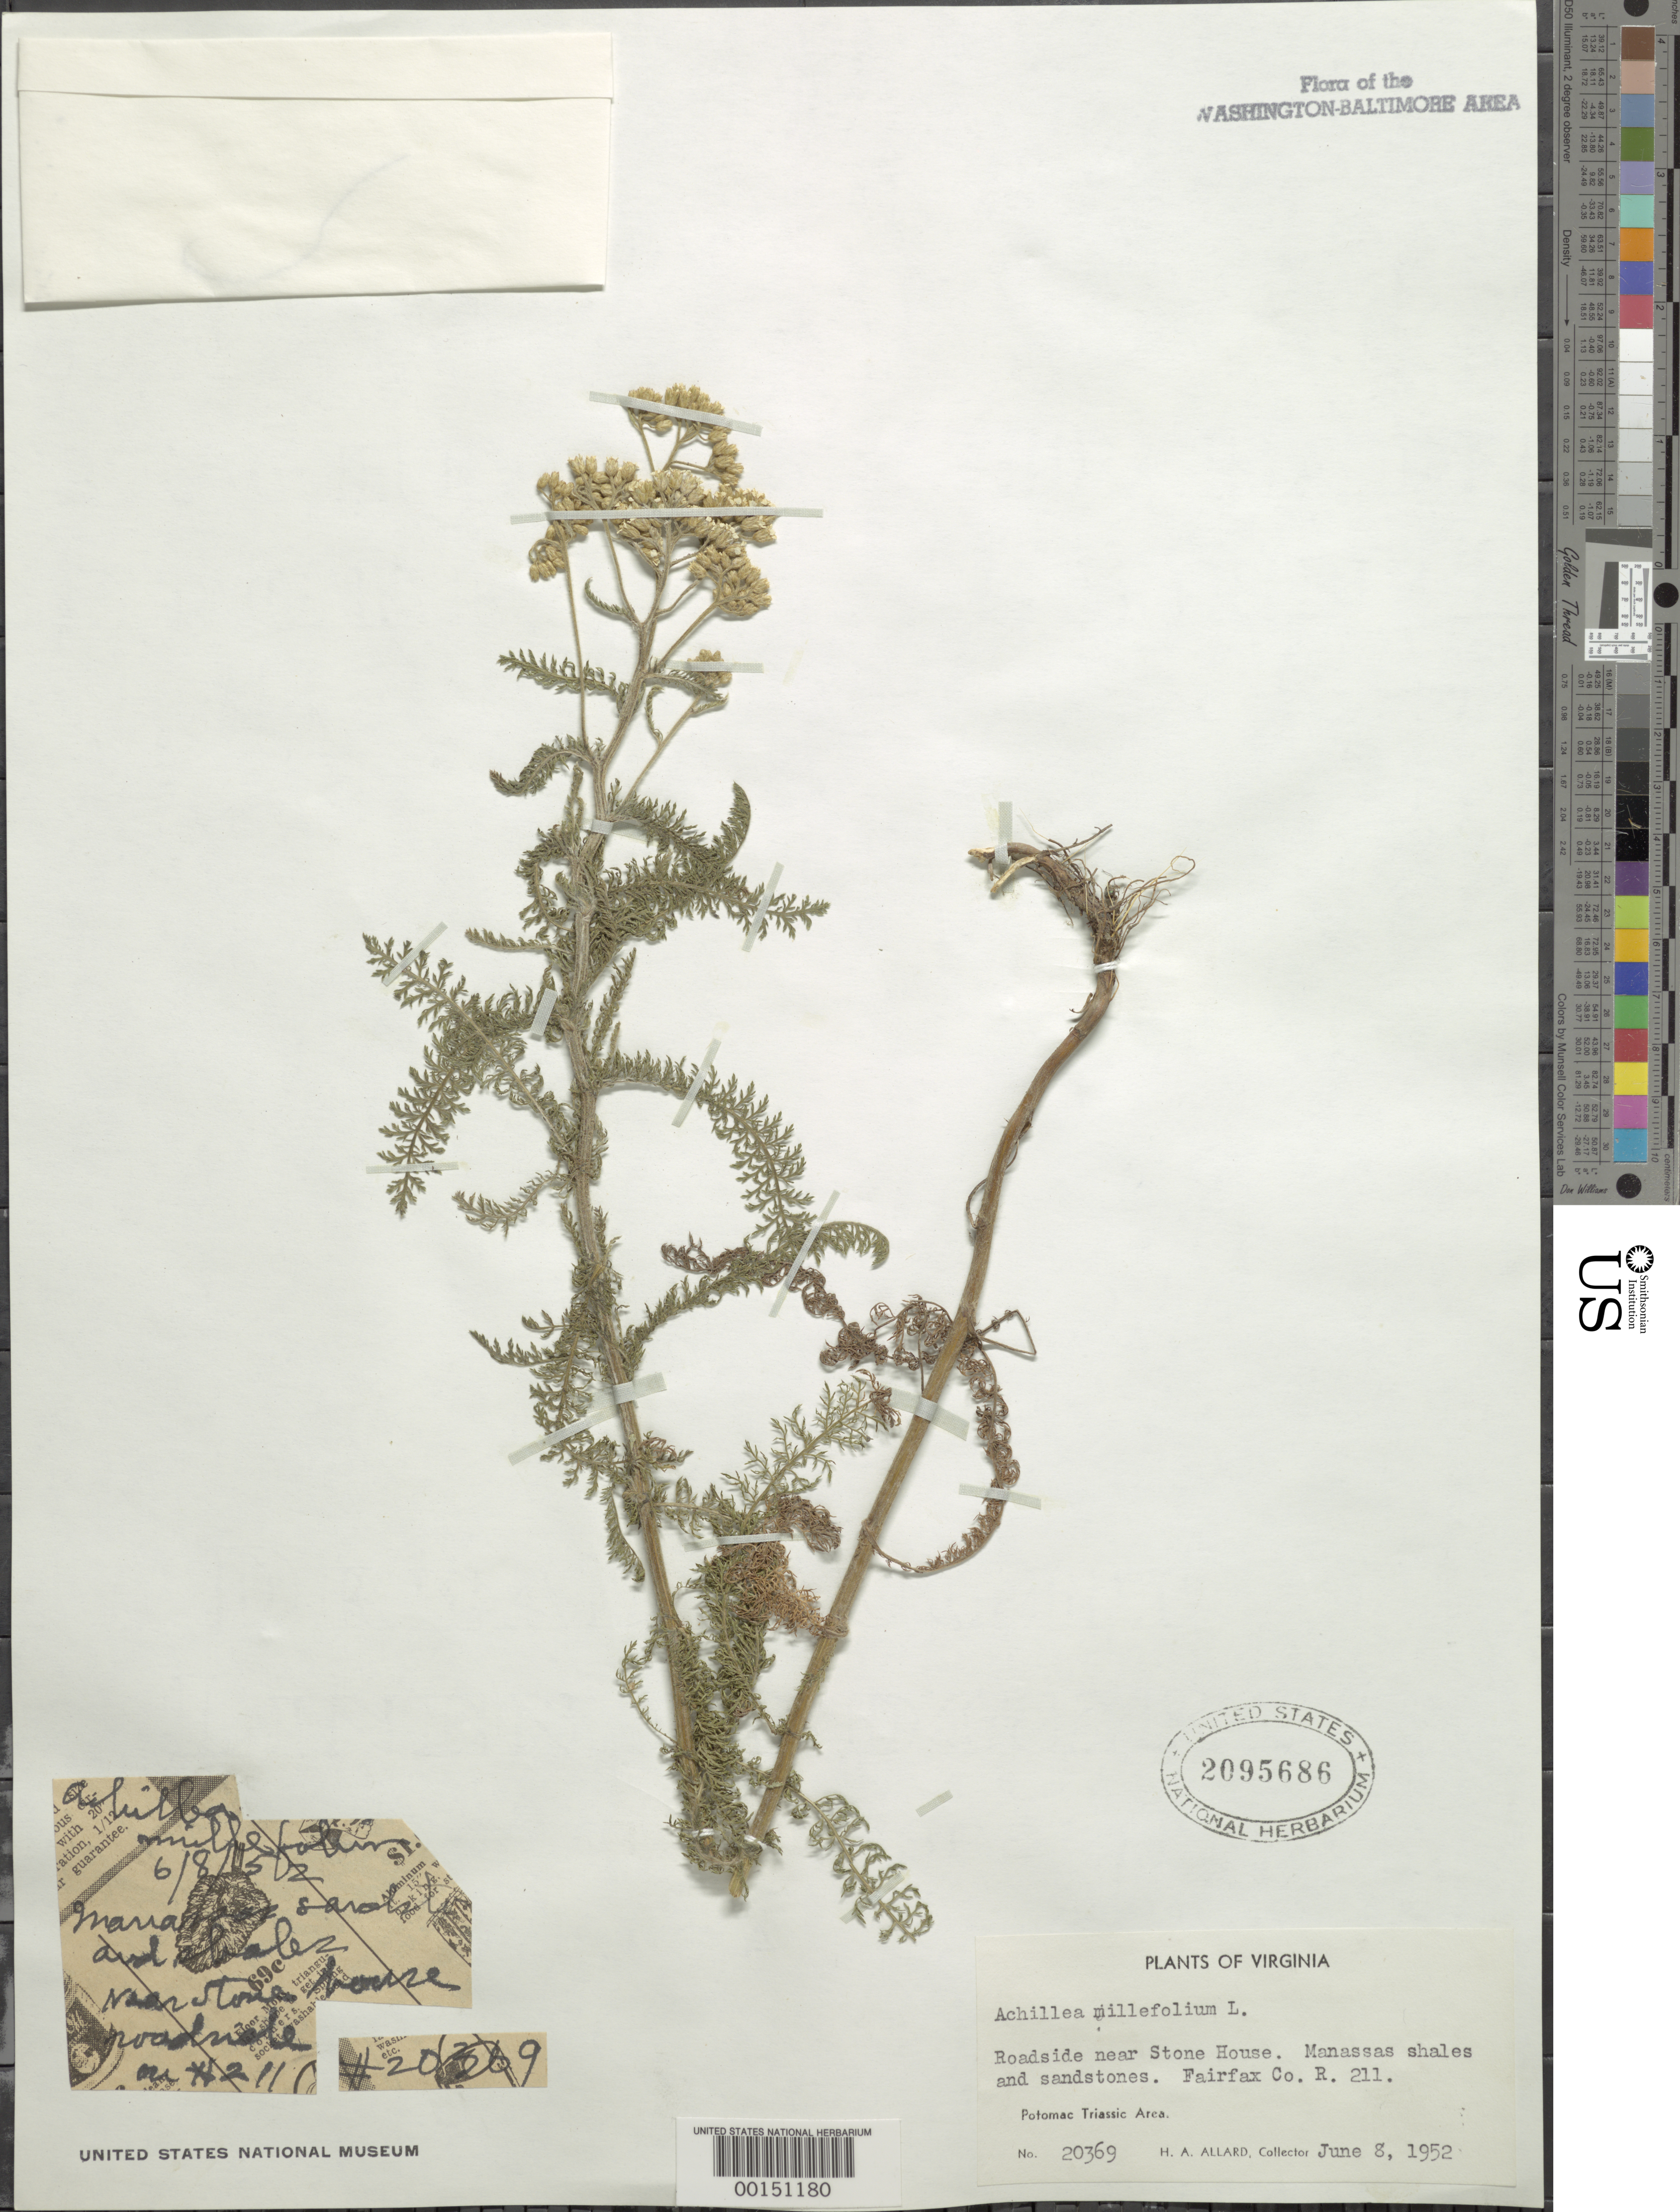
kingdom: Plantae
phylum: Tracheophyta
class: Magnoliopsida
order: Asterales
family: Asteraceae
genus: Achillea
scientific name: Achillea millefolium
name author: L.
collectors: H. A. Allard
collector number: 20369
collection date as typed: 08 Jun 1952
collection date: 1952-06-08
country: United States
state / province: Virginia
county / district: Fairfax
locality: Near Stone House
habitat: Roadside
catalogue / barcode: US 2095686